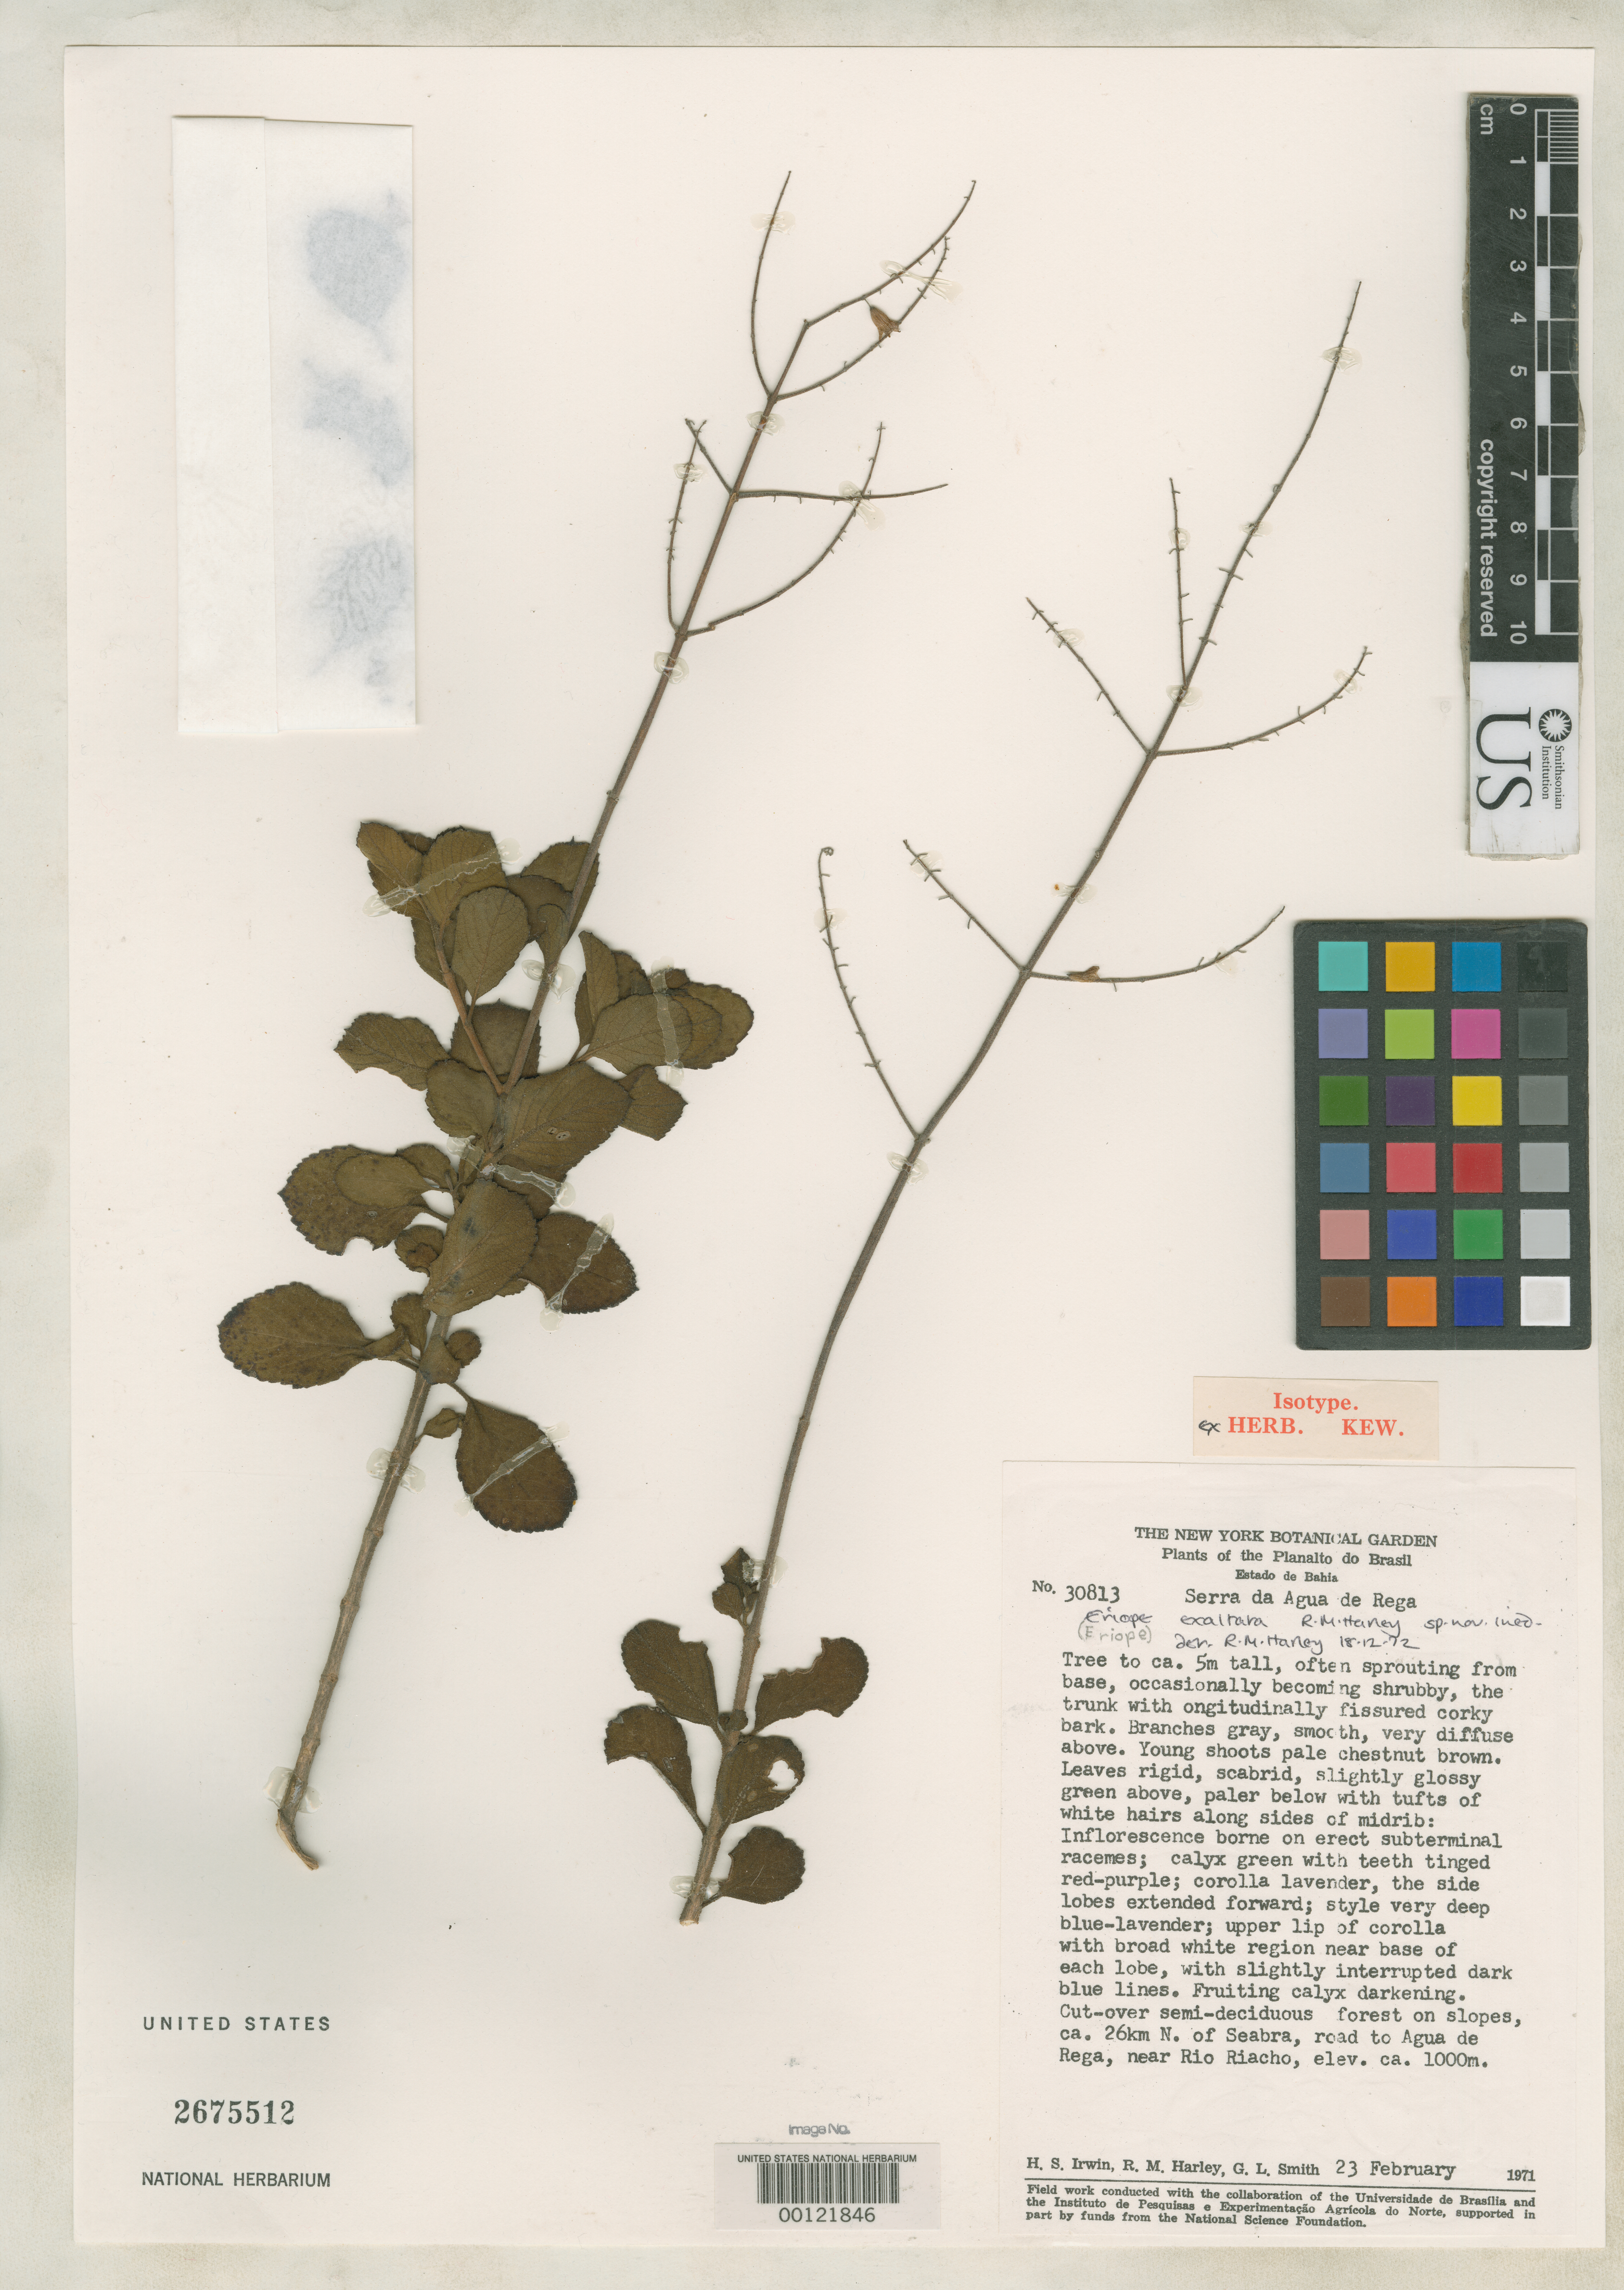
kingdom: Plantae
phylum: Tracheophyta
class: Magnoliopsida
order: Lamiales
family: Lamiaceae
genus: Eriope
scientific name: Eriope exaltata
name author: Harley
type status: Isotype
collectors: H. Irwin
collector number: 30813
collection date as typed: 23 Feb 1971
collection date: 1971-02-23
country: Brazil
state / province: Bahia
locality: Agua de Rega road.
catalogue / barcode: US 2675512